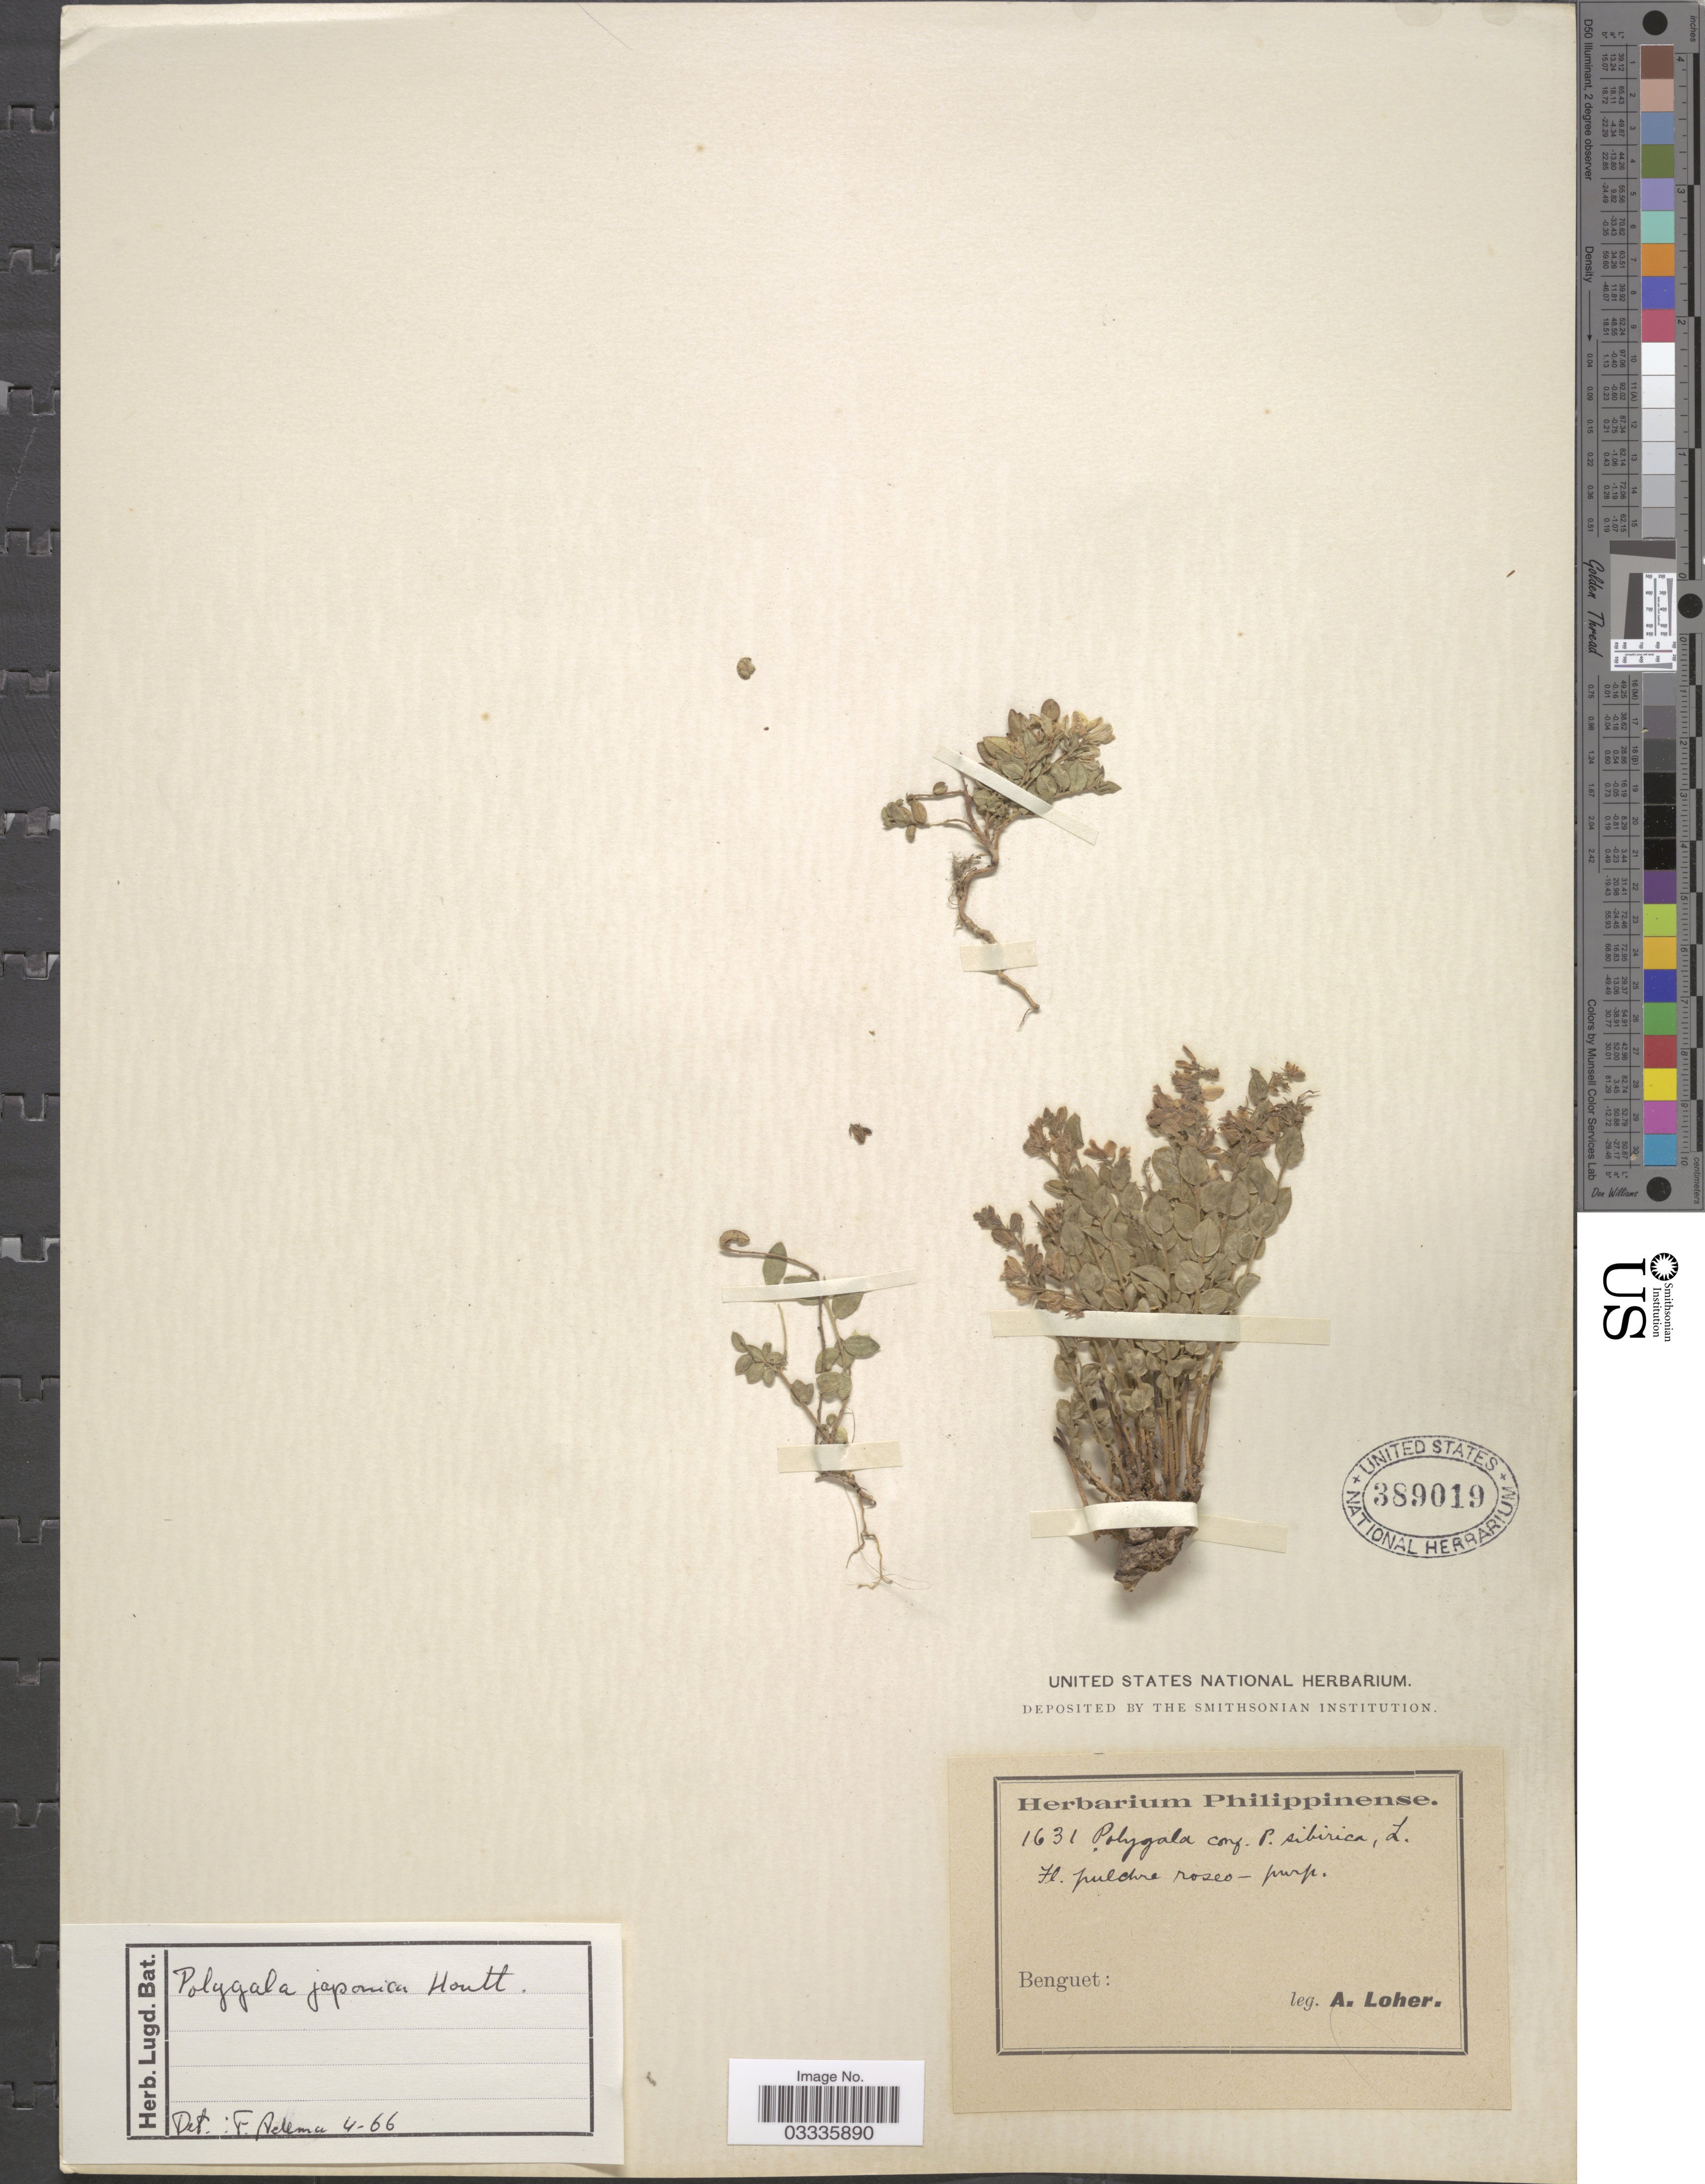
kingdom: Plantae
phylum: Tracheophyta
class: Magnoliopsida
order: Fabales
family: Polygalaceae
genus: Polygala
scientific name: Polygala japonica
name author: Houtt.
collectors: A. Loher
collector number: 1631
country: Philippines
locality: Benguet.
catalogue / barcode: US 389019